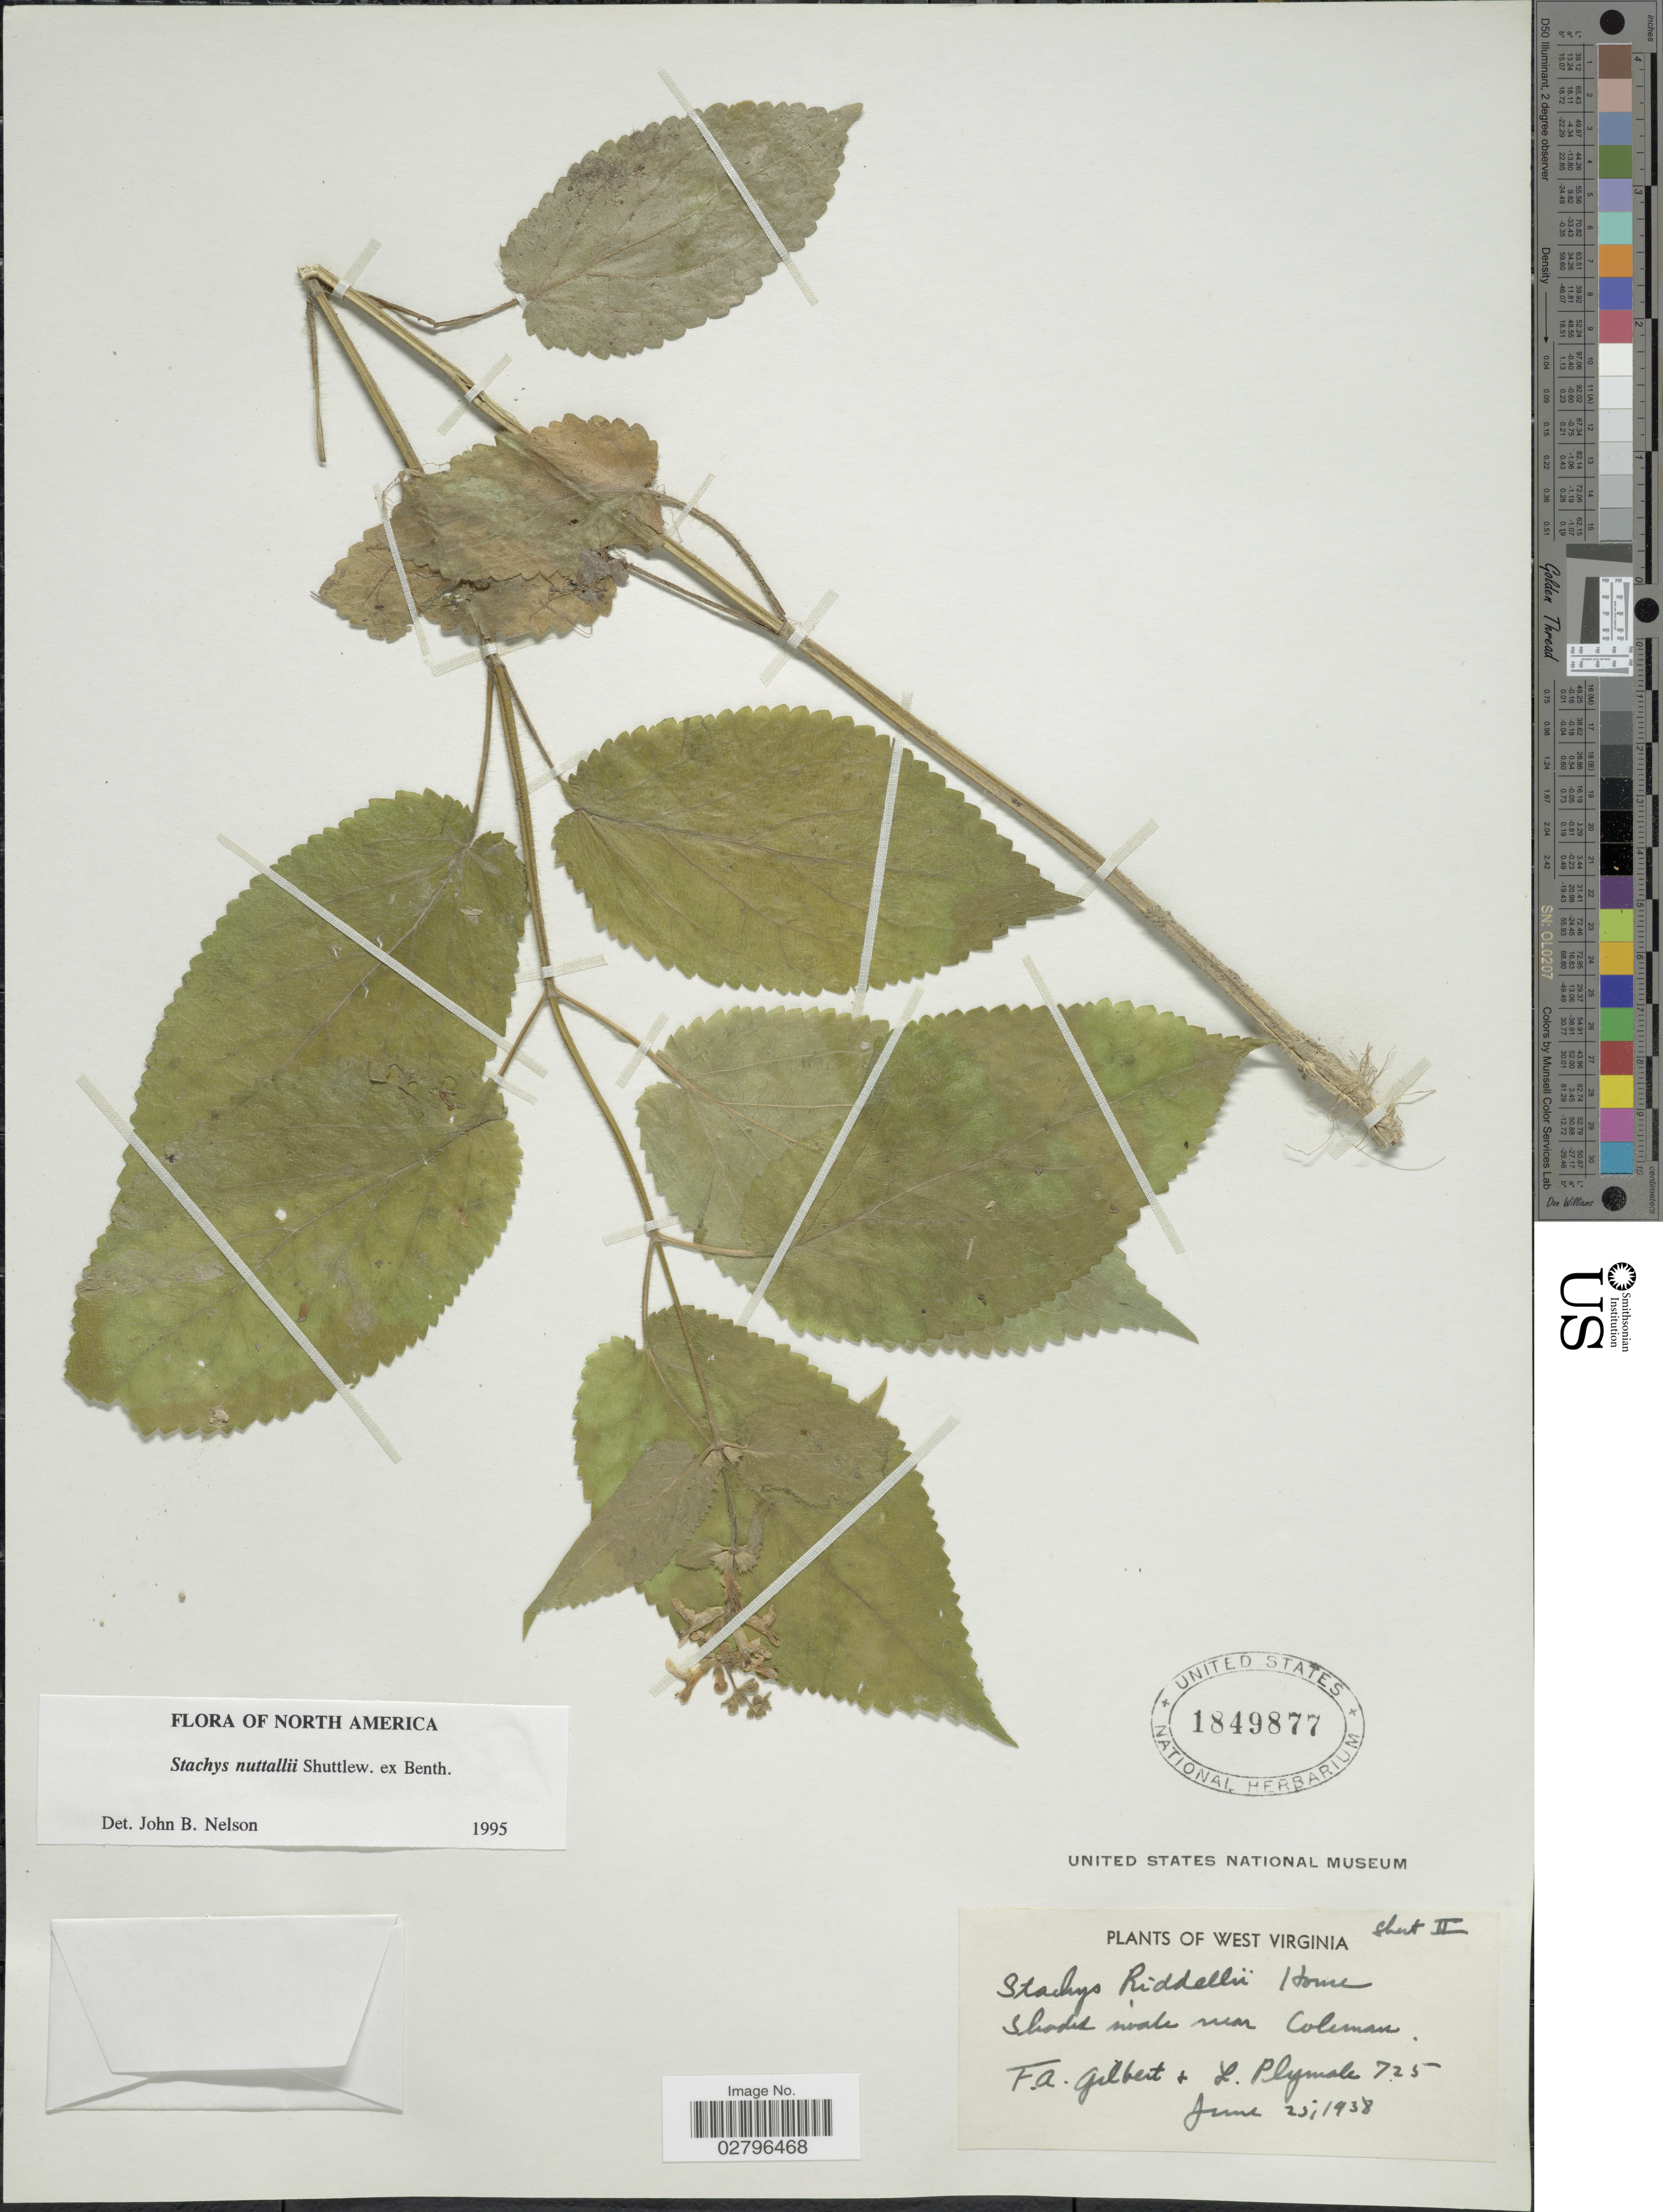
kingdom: Plantae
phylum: Tracheophyta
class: Magnoliopsida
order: Lamiales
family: Lamiaceae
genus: Stachys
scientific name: Stachys nuttallii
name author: Shuttlew. ex Benth.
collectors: F. A. Gilbert & L. Plymale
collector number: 725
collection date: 1938-06-25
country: United States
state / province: West Virginia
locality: Near Coleman.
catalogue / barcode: US 1849877